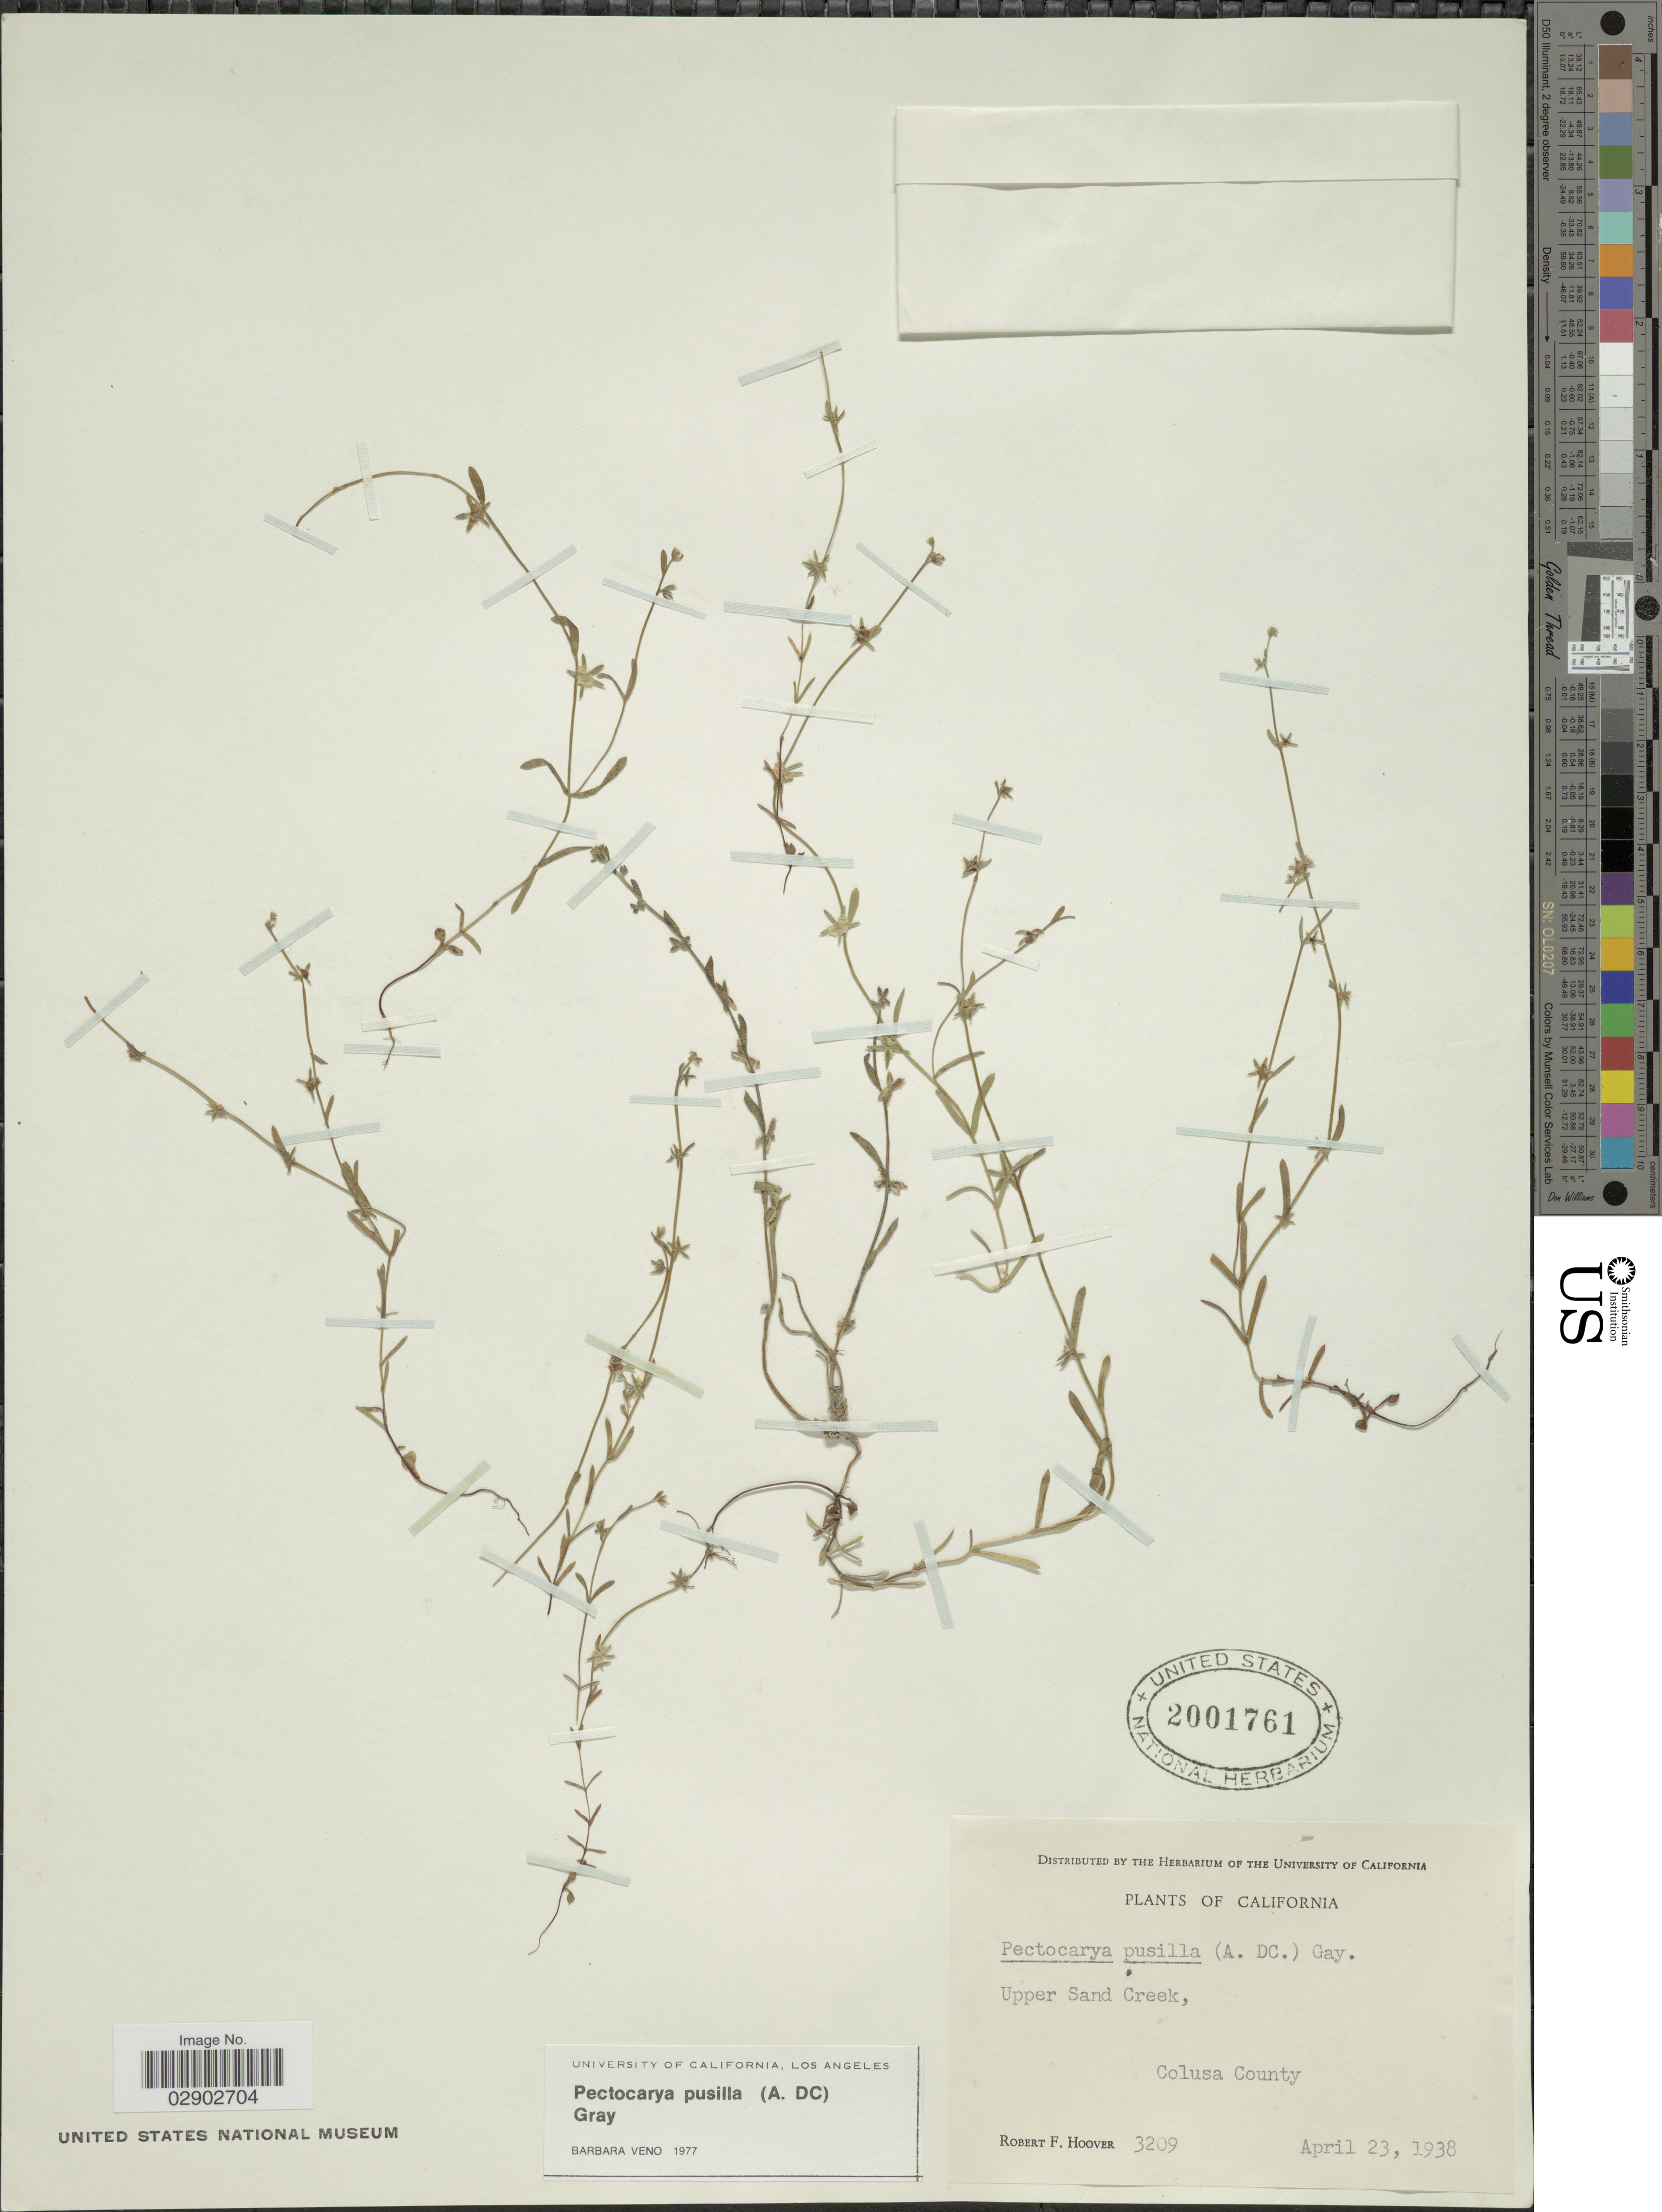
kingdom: Plantae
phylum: Tracheophyta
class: Magnoliopsida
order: Boraginales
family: Boraginaceae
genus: Pectocarya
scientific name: Pectocarya pusilla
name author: (A. DC.) A. Gray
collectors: R. F. Hoover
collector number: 3209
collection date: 1938-04-23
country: United States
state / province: California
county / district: Colusa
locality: Upper Sand Creek, Colusa County.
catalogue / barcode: US 2001761